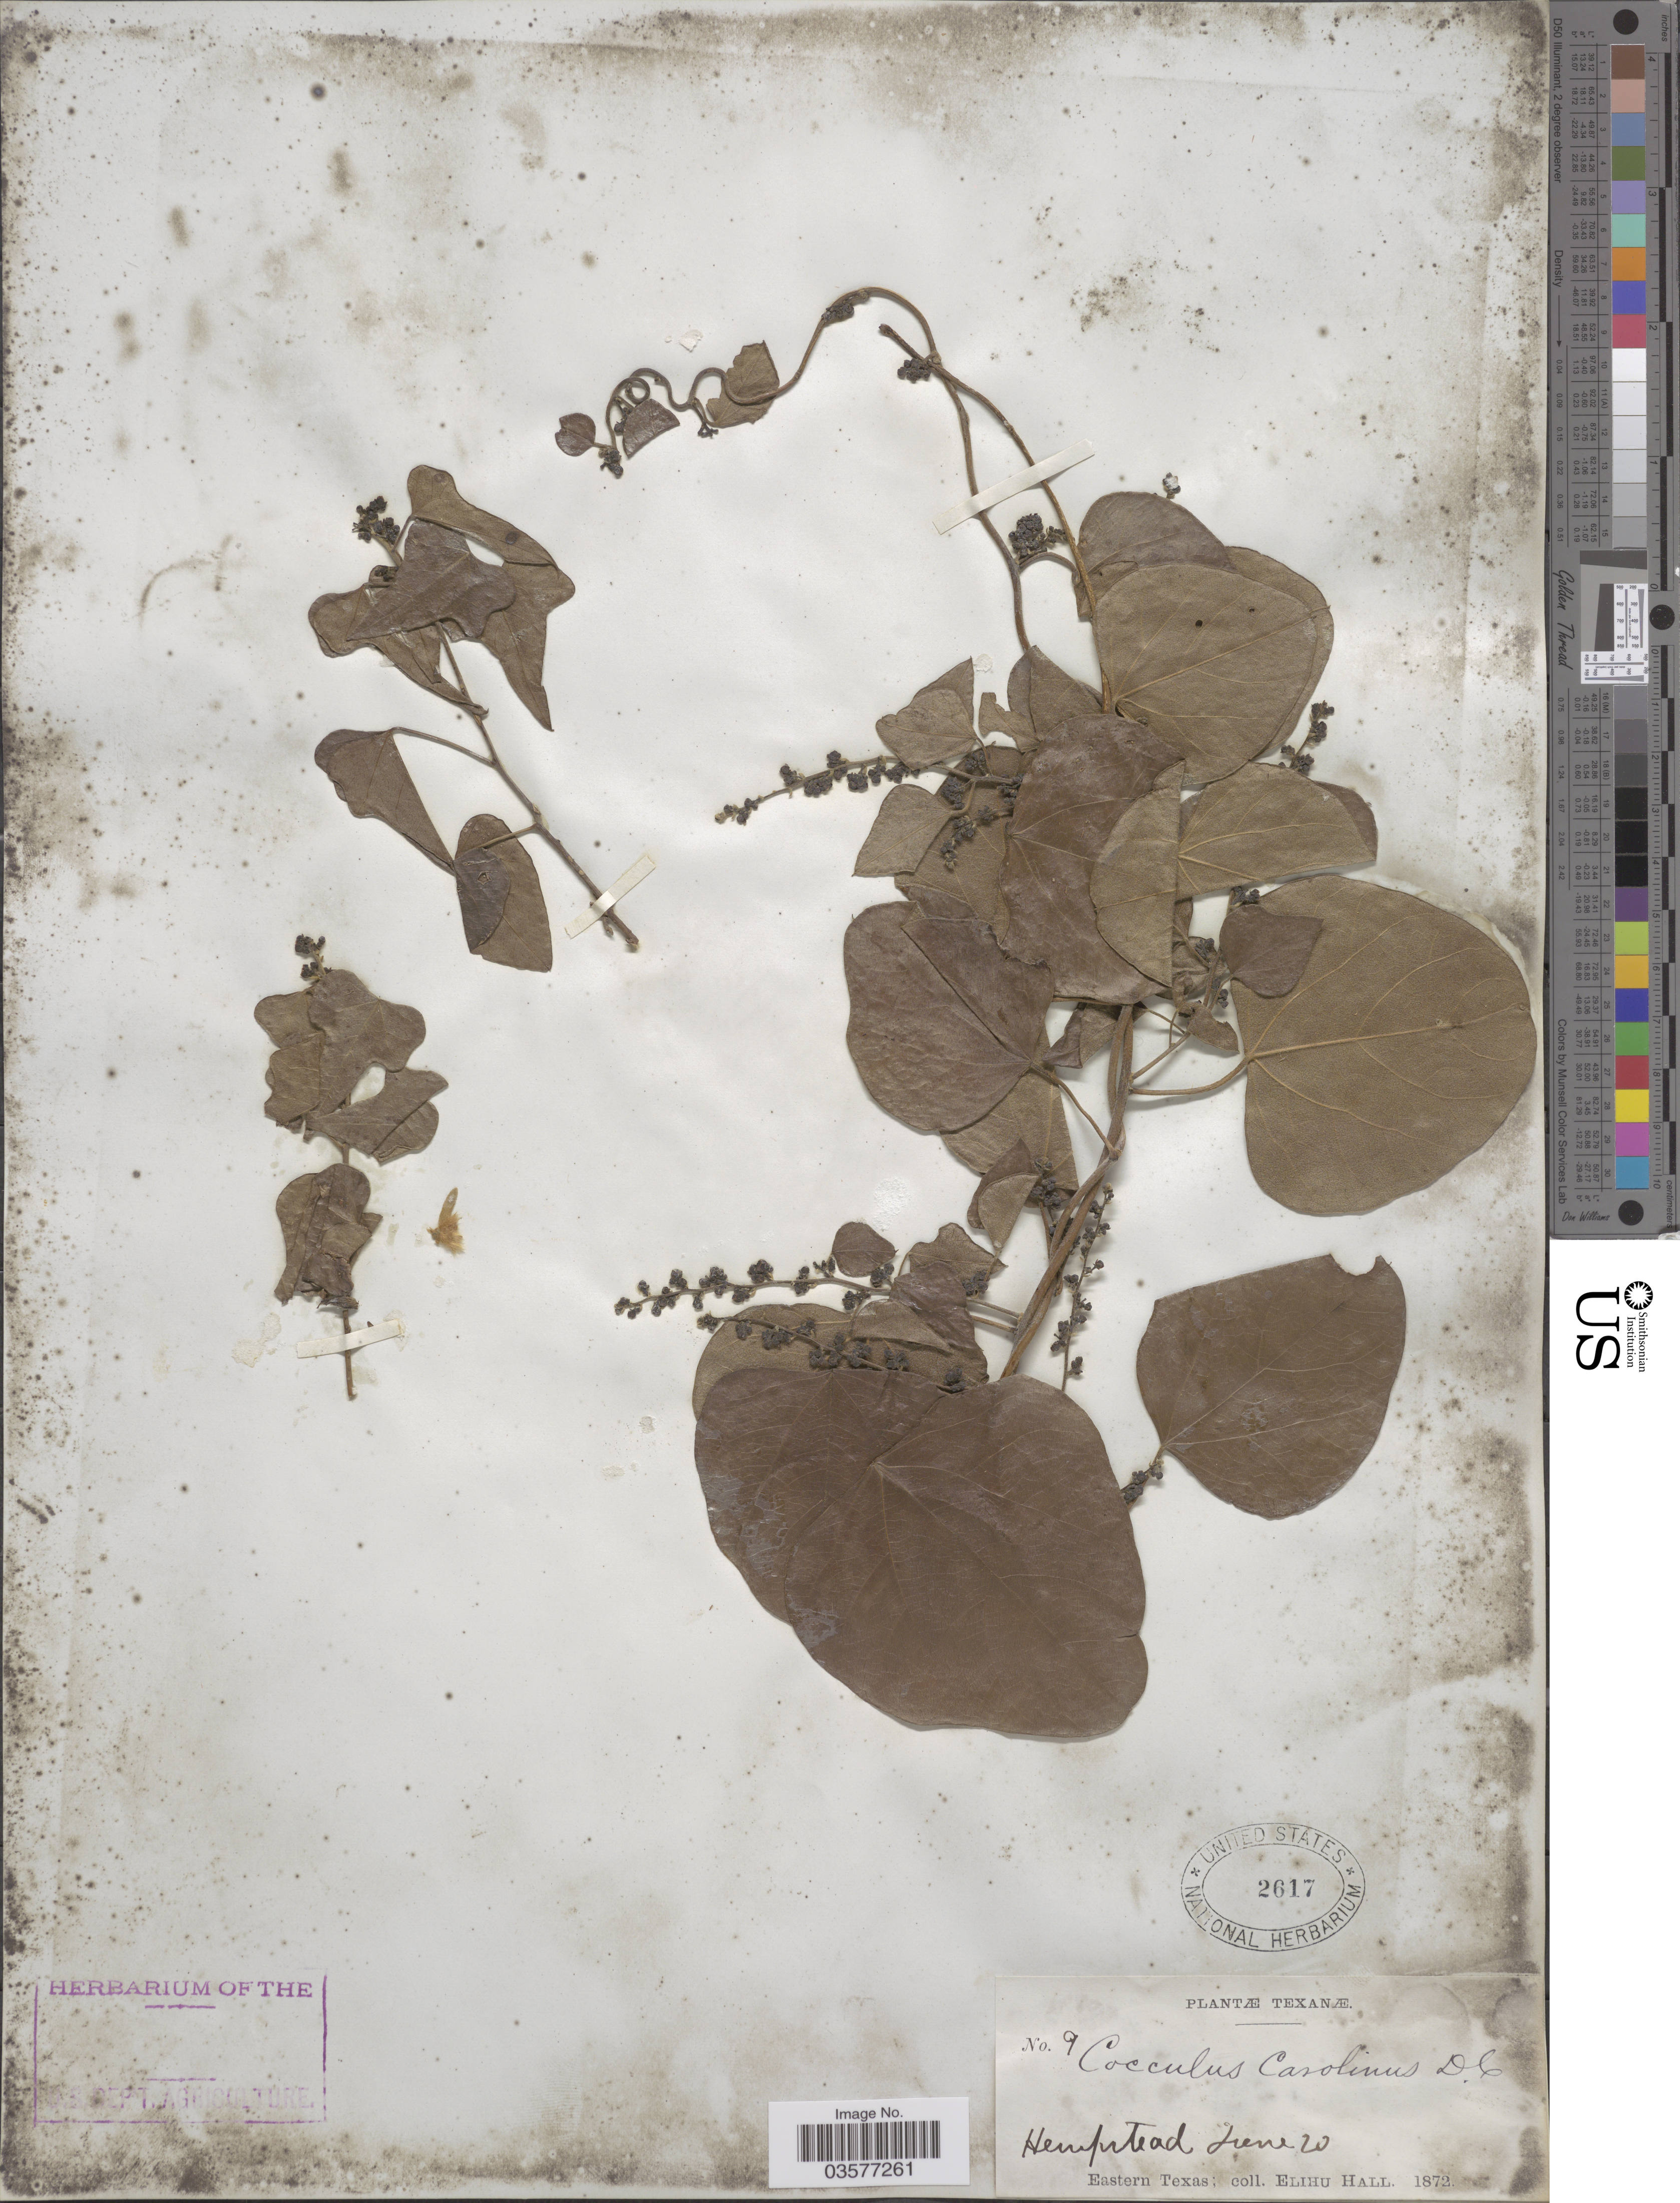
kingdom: Plantae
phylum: Tracheophyta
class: Magnoliopsida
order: Ranunculales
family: Menispermaceae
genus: Cocculus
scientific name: Cocculus carolinus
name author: (L.) DC.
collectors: E. Hall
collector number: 9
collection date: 1872-06-20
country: United States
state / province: Texas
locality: Hempstead, Eastern Texas.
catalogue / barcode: US 2617